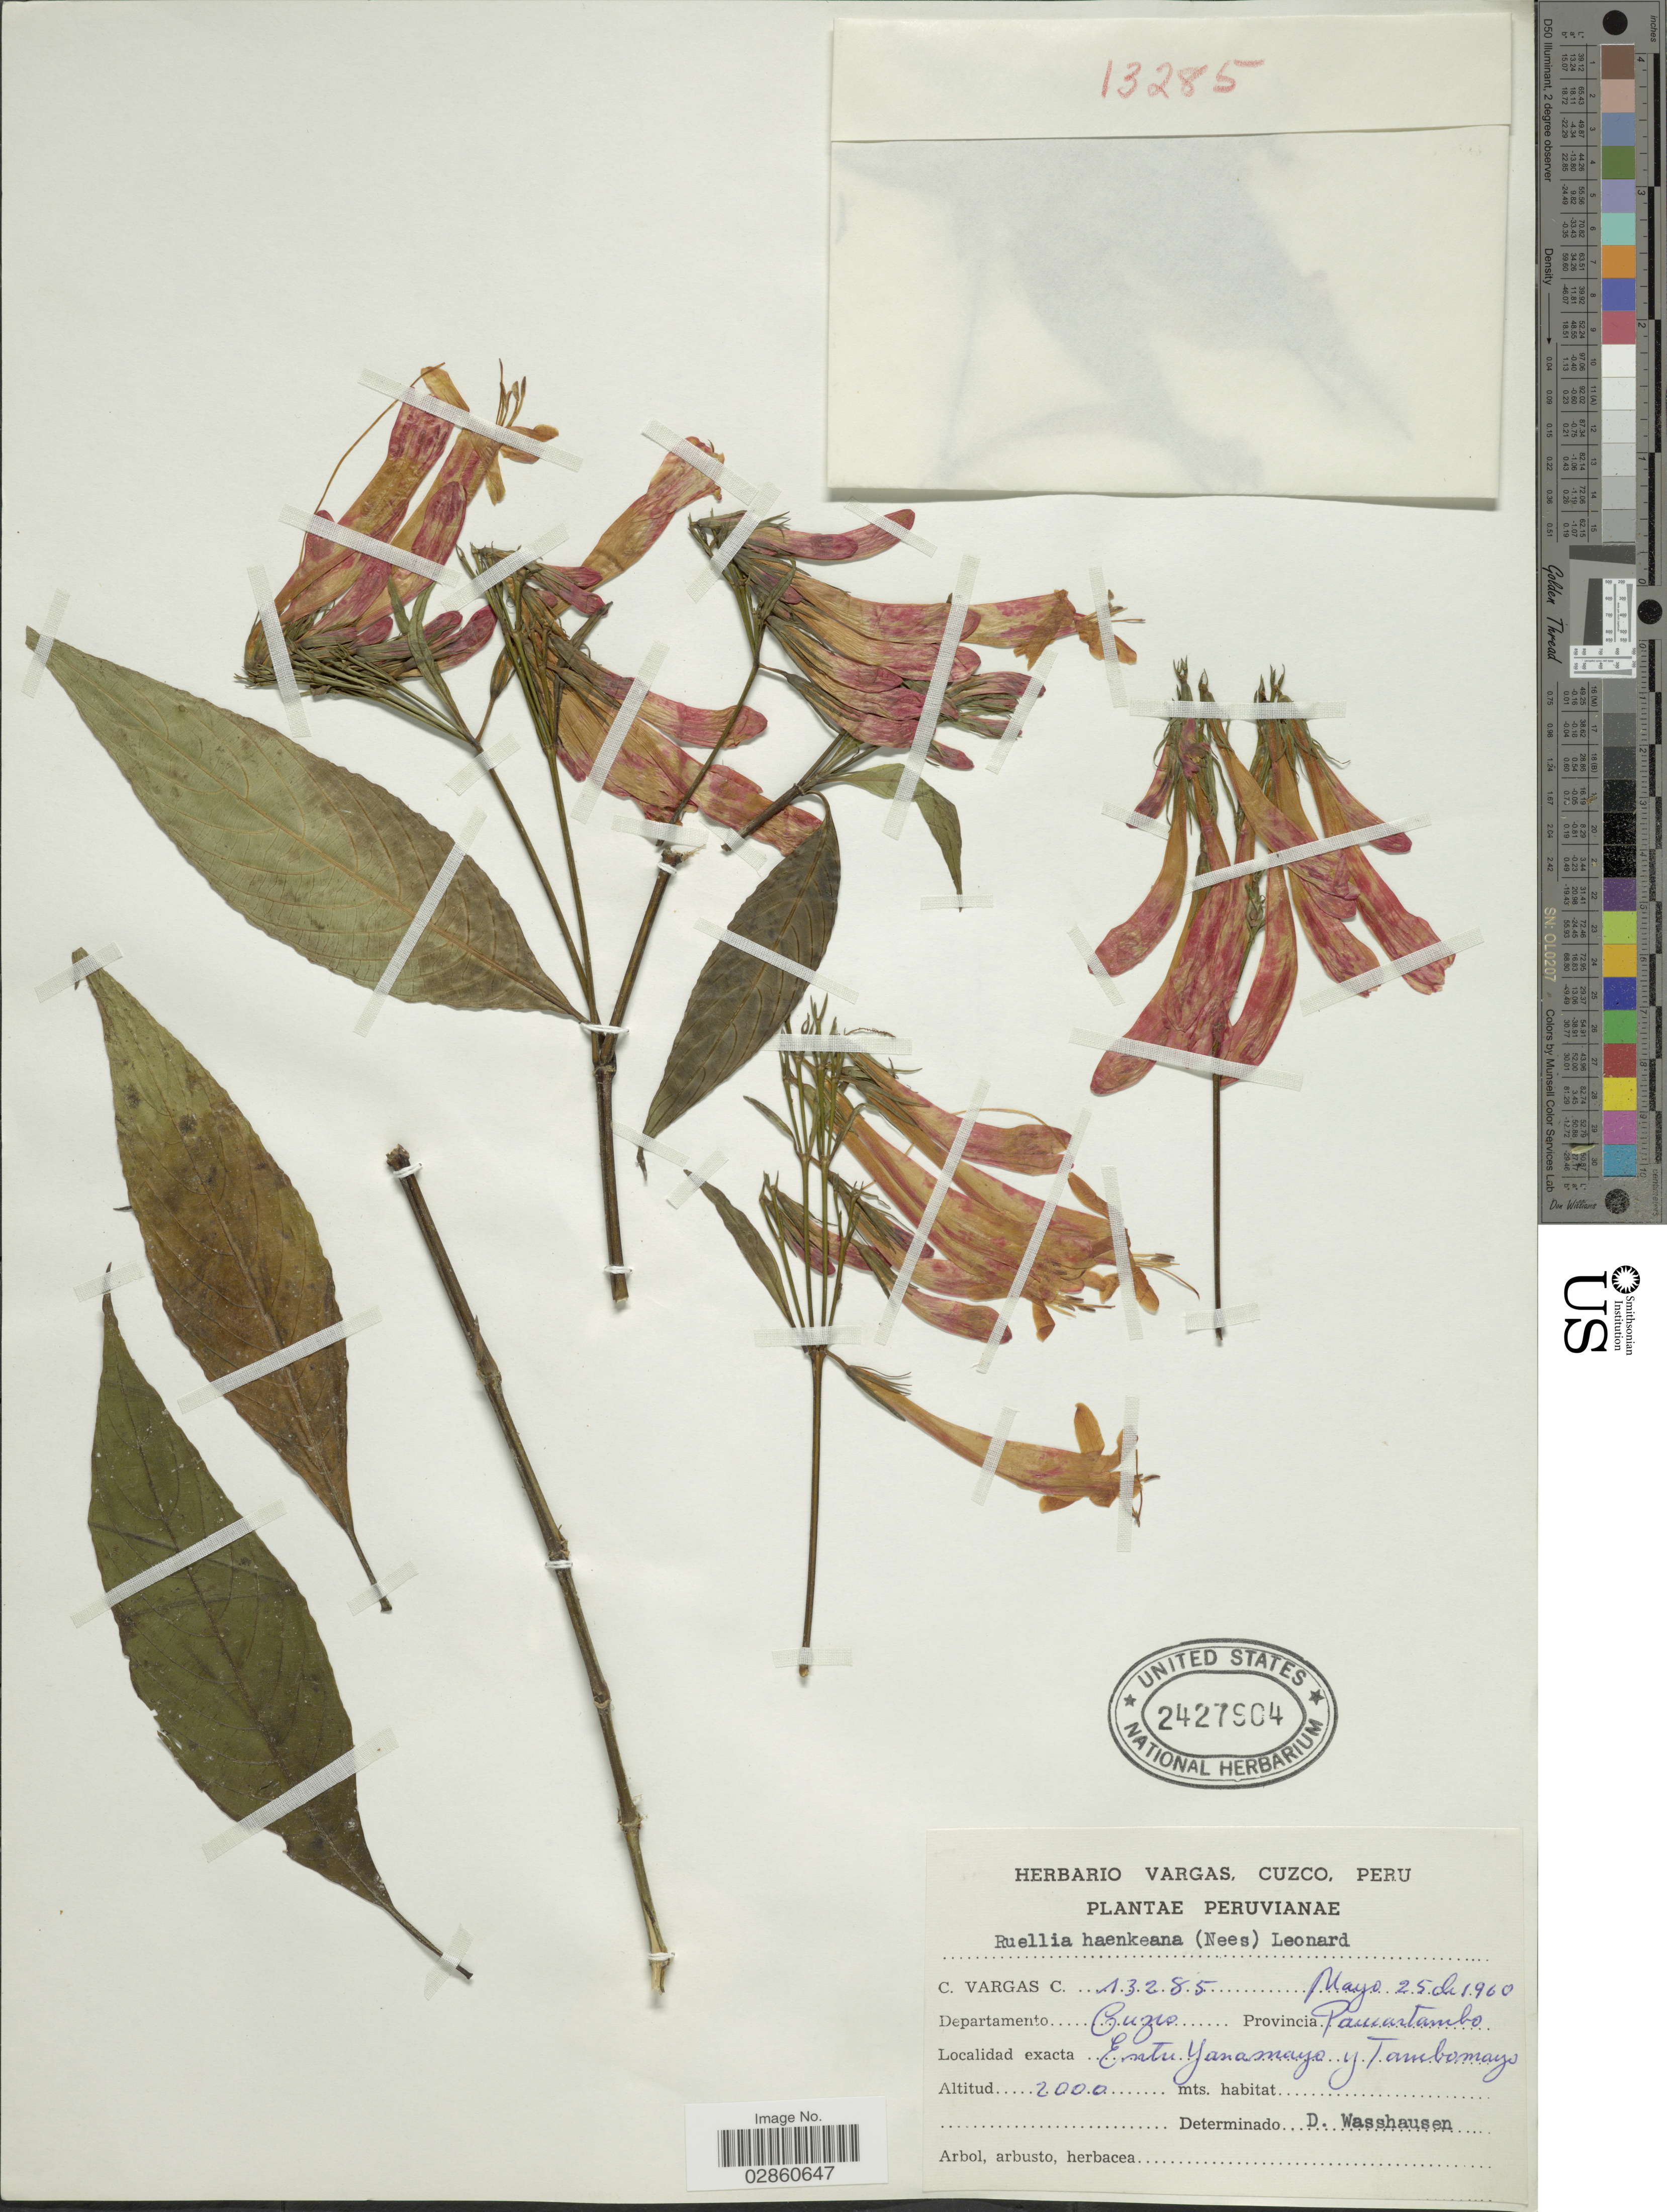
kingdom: Plantae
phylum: Tracheophyta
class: Magnoliopsida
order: Lamiales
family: Acanthaceae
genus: Ruellia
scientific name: Ruellia haenkeana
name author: (Nees) Wassh.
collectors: C. Vargas Calderón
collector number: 13285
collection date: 1960-05-25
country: Peru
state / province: Cusco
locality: Departamento Cuzco. Provincia Paucartambo. Entre Yanamayo y Tambomayo.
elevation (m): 2000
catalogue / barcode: US 2427904